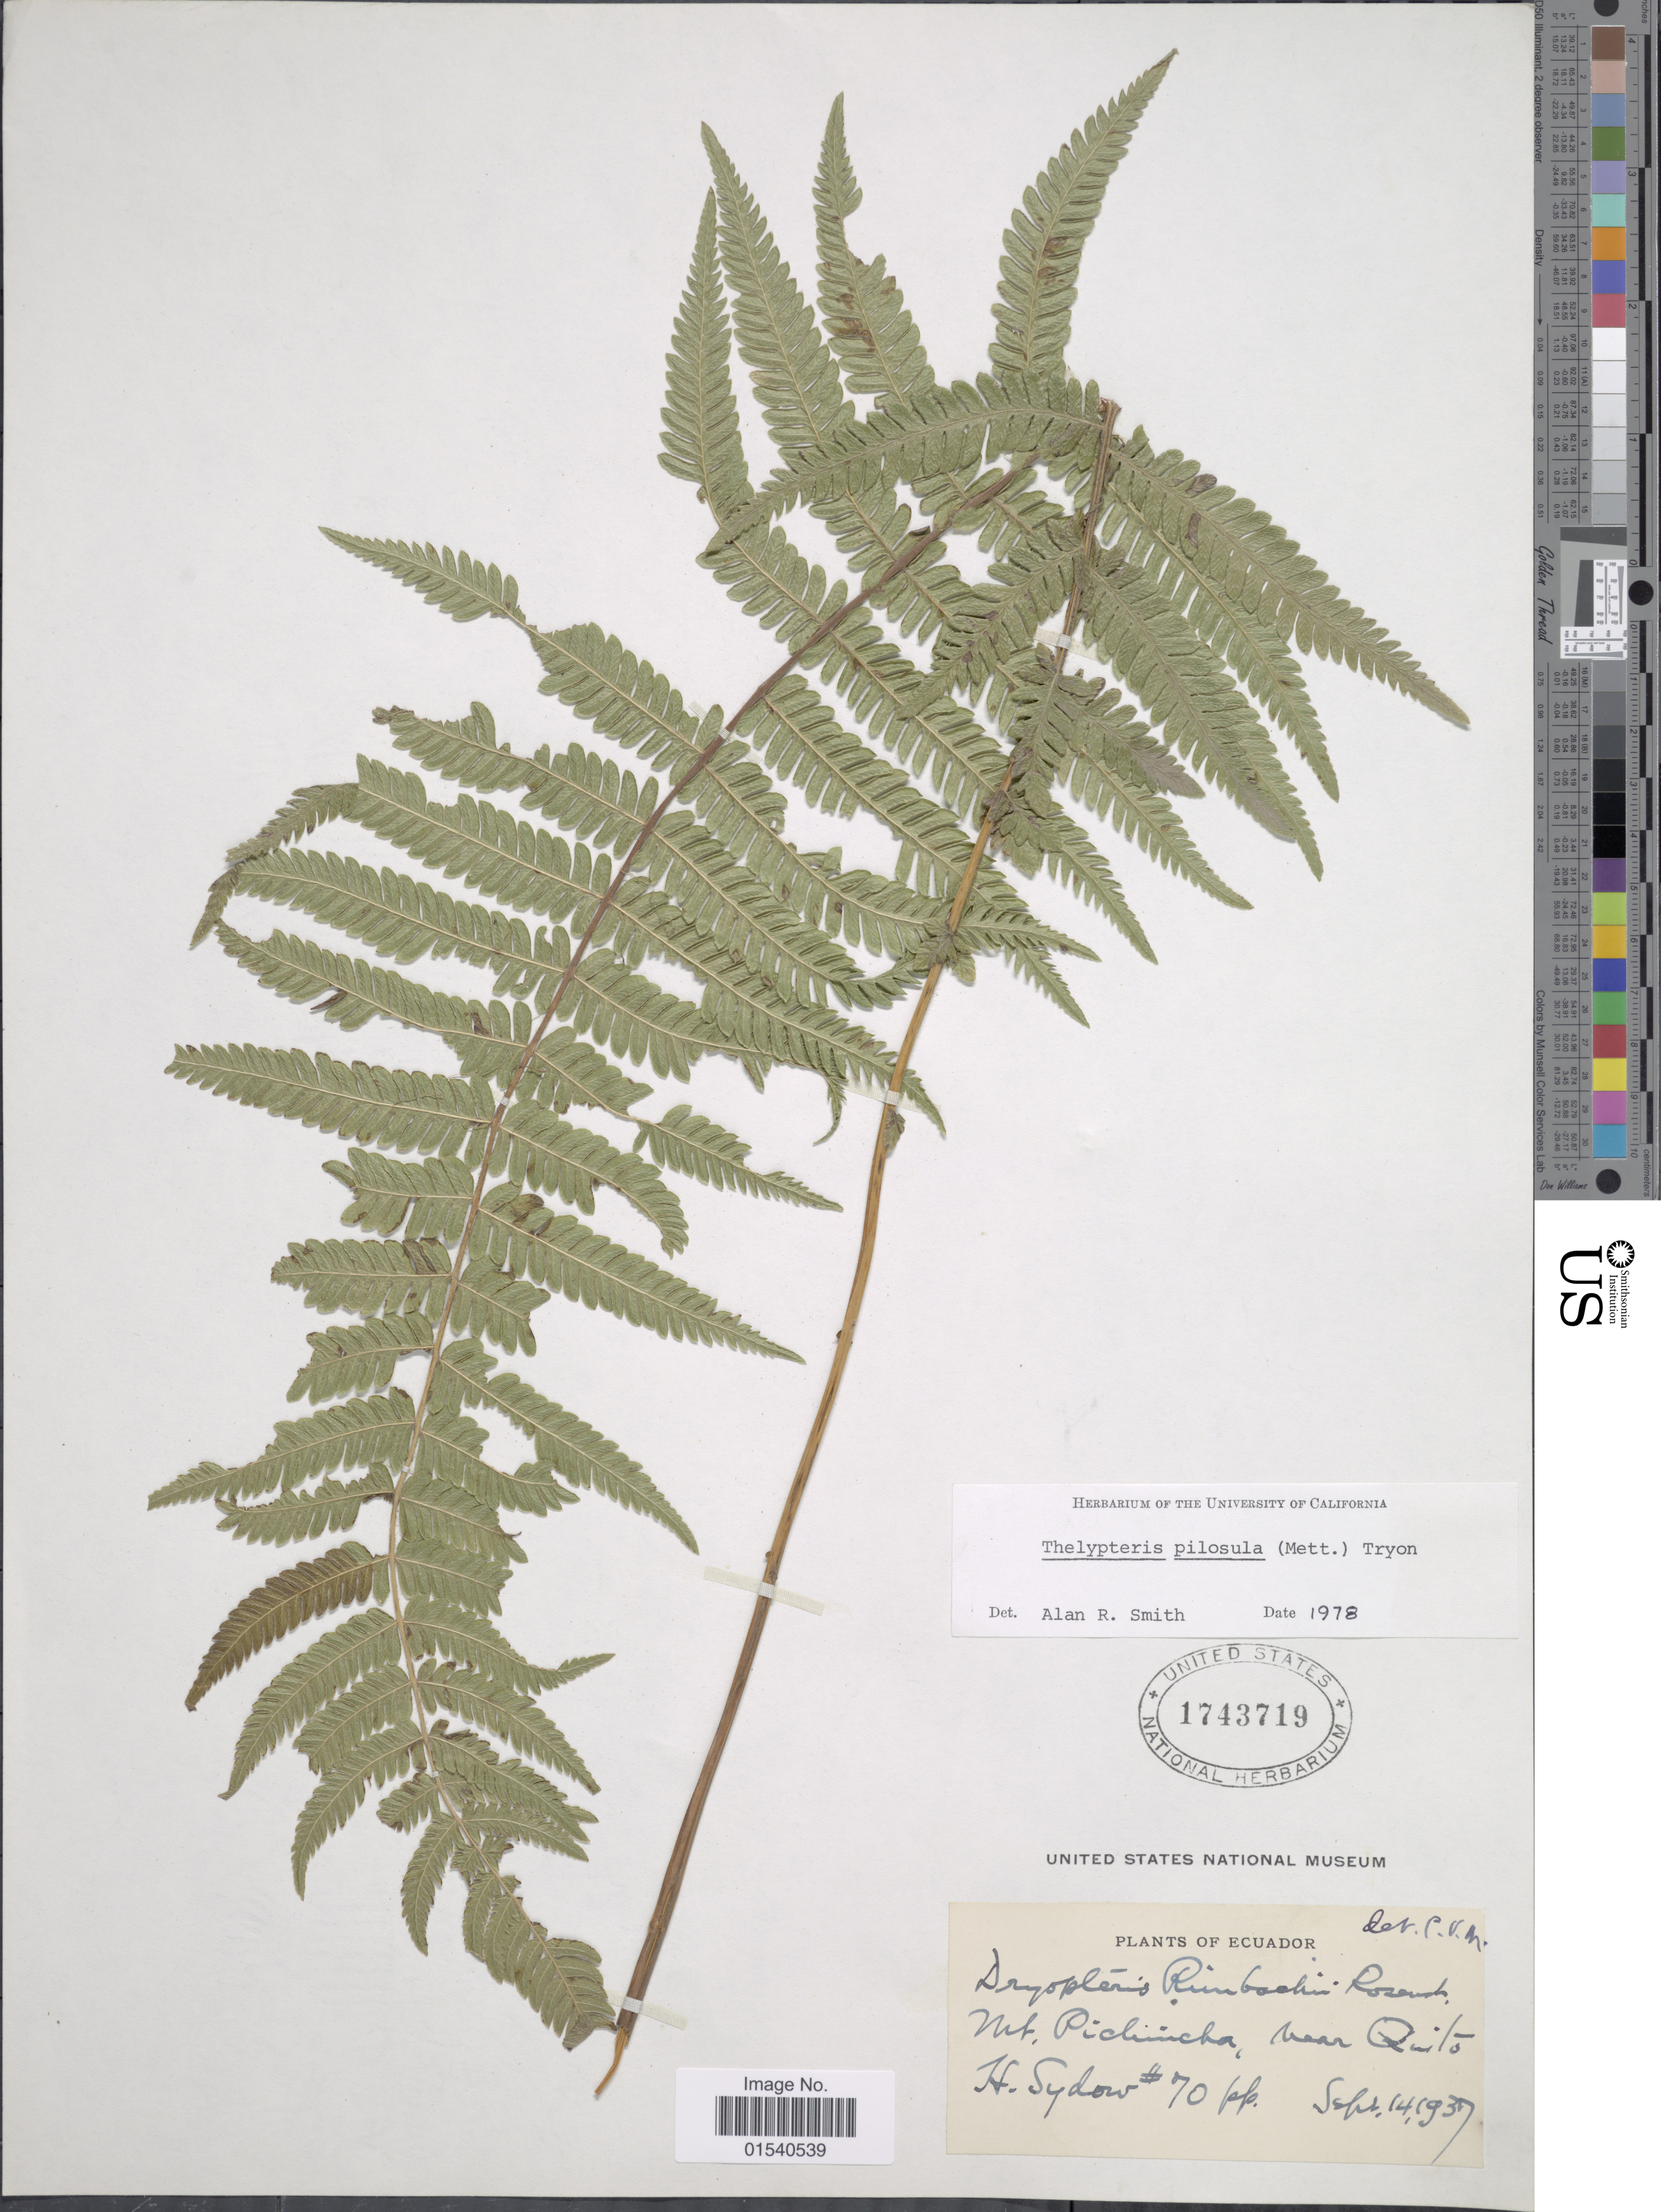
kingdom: Plantae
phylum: Tracheophyta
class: Polypodiopsida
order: Polypodiales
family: Thelypteridaceae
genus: Amauropelta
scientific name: Amauropelta pilosula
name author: (Klotzsch & H. Karst.) Á. Löve & D. Löve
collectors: H. Sydow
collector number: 70 pp.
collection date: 1937-09-14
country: Ecuador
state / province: Pichincha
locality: Mt Pichincha, near Quito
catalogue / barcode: US 1743719